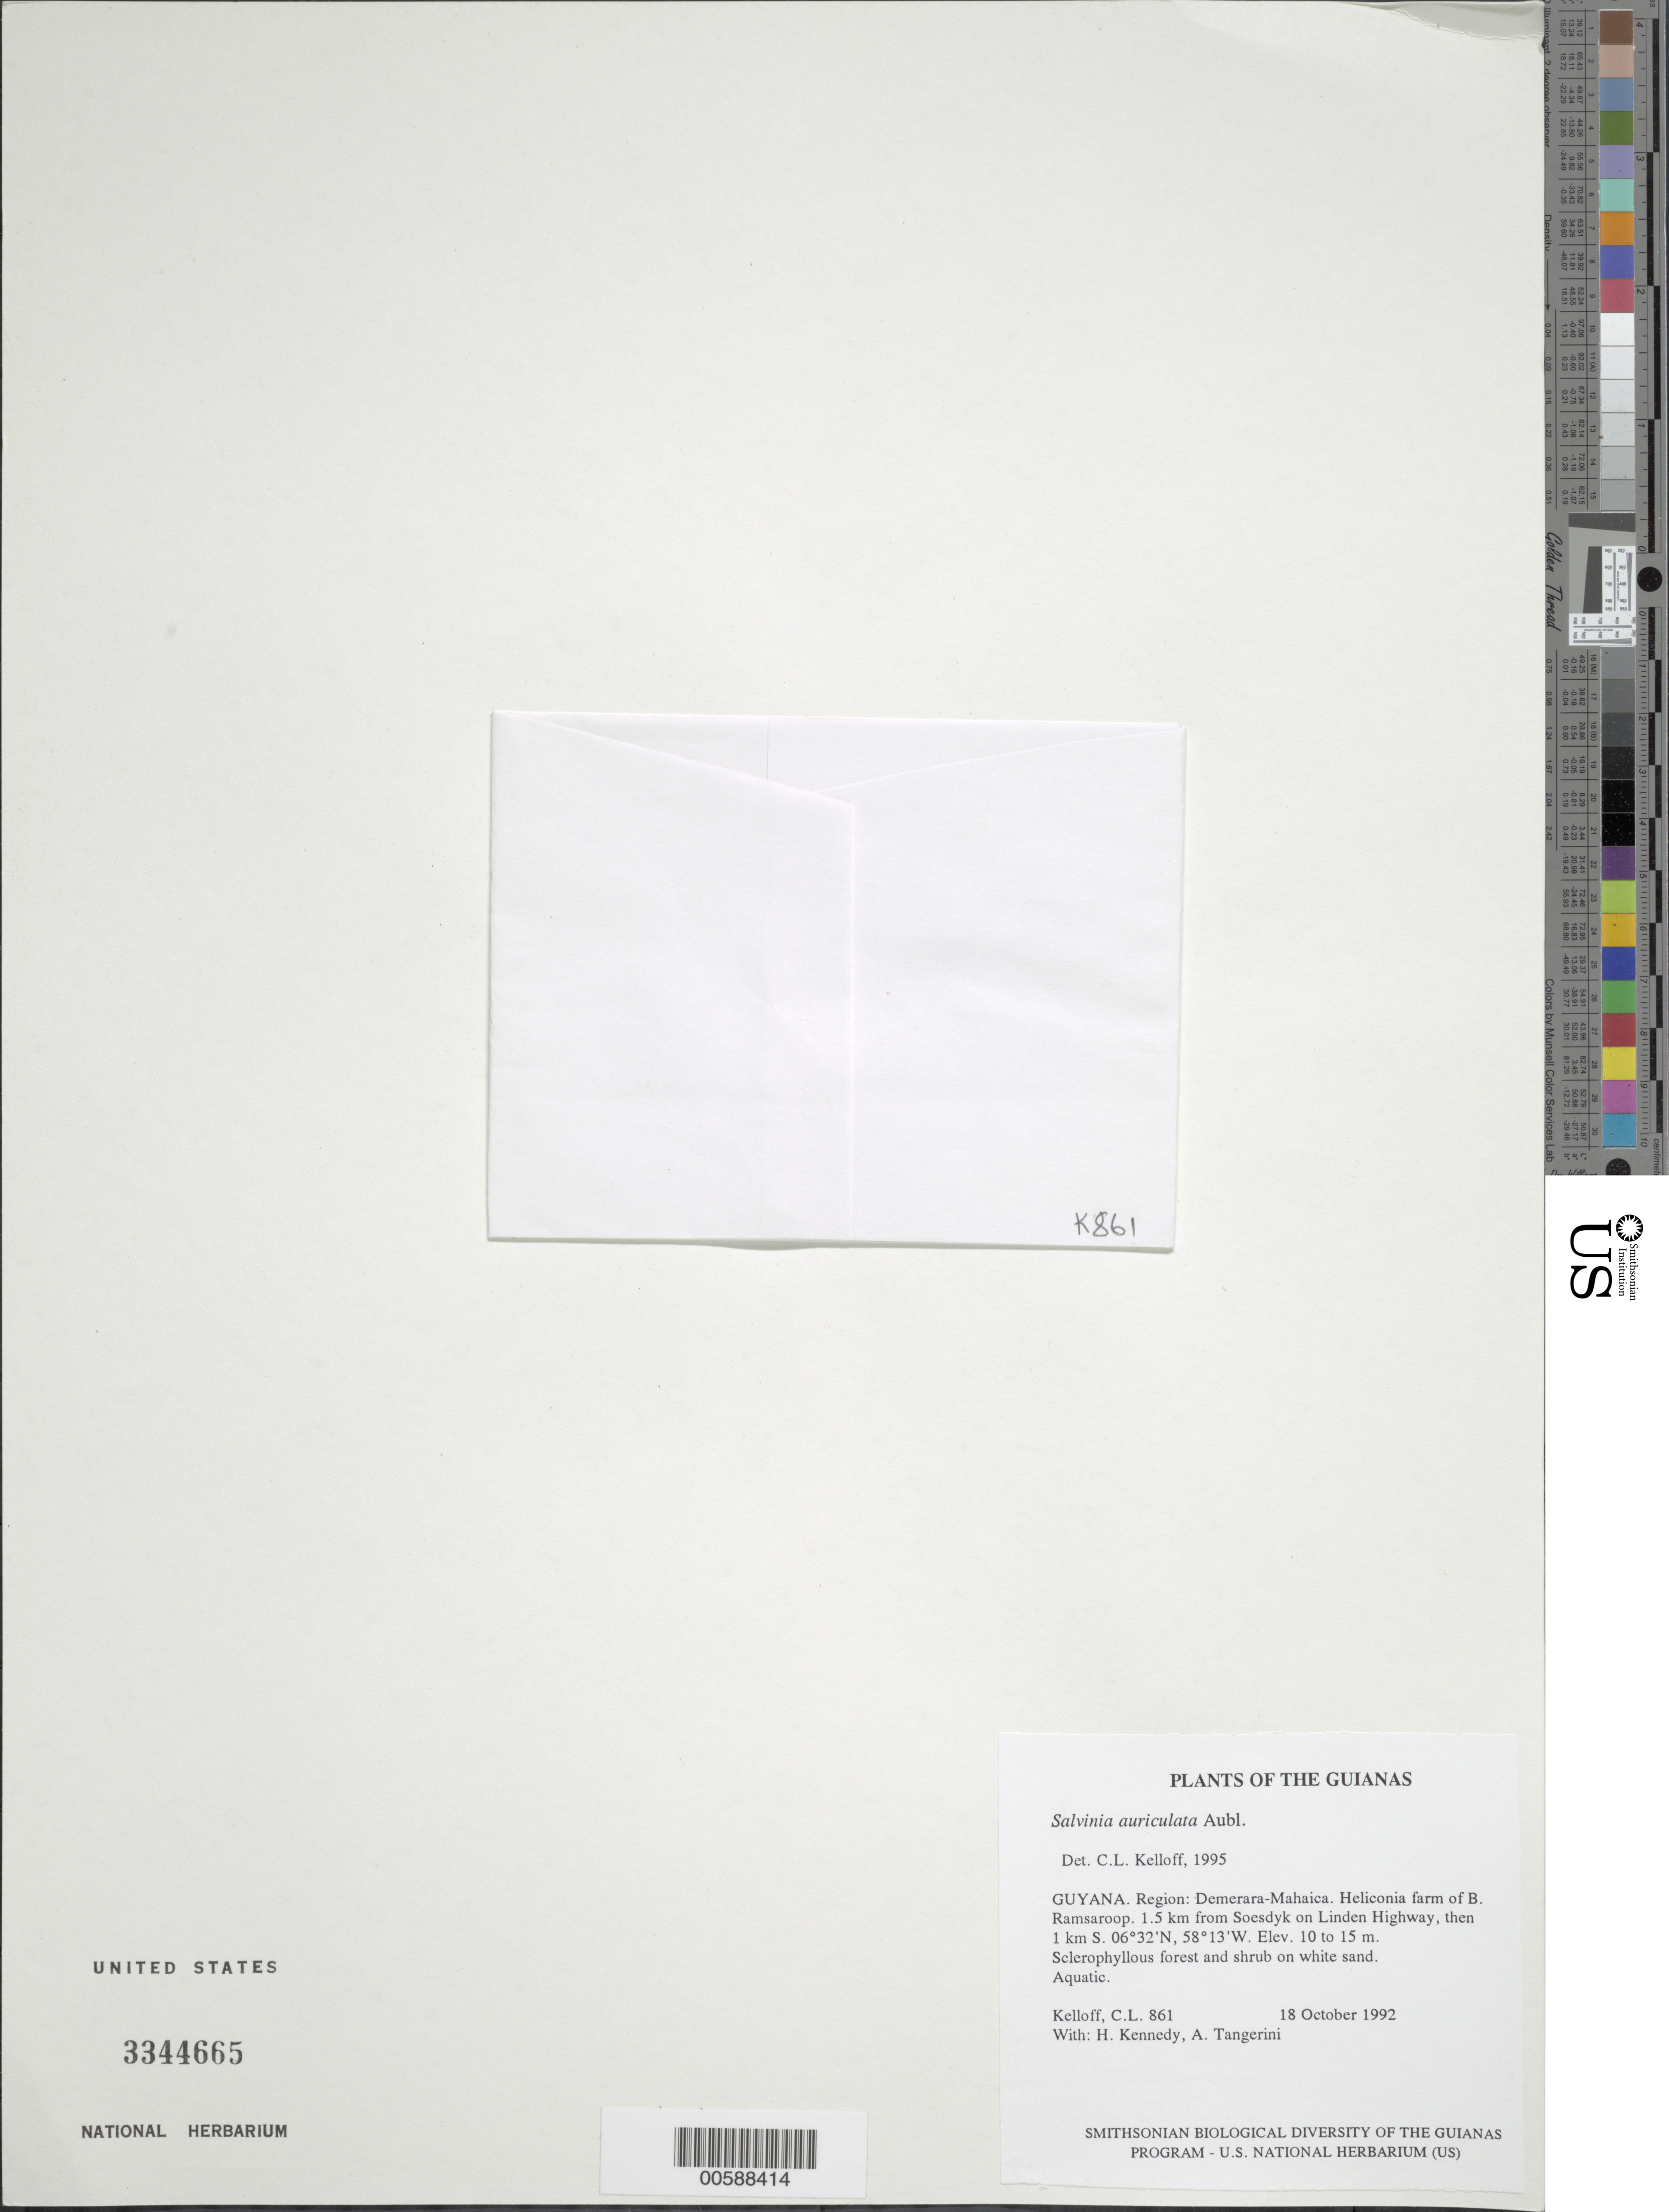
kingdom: Plantae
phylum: Tracheophyta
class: Polypodiopsida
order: Salviniales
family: Salviniaceae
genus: Salvinia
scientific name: Salvinia auriculata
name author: Aubl.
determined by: Kelloff, Carol L., (US), Smithsonian Institution - National Museum of Natural History (UNITED STATES)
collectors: C. L. Kelloff, H. Kennedy & A. Tangerini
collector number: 861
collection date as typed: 18 October 1992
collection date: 1992-10-18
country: Guyana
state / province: Demerara-Mahaica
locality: Heliconia farm of B. Ramsaroop. 1.5 km from Soesdyk on Linden Highway, then 1 km S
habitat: Sclerophyllous forest and shrub on white sand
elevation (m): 10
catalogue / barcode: US 3344665